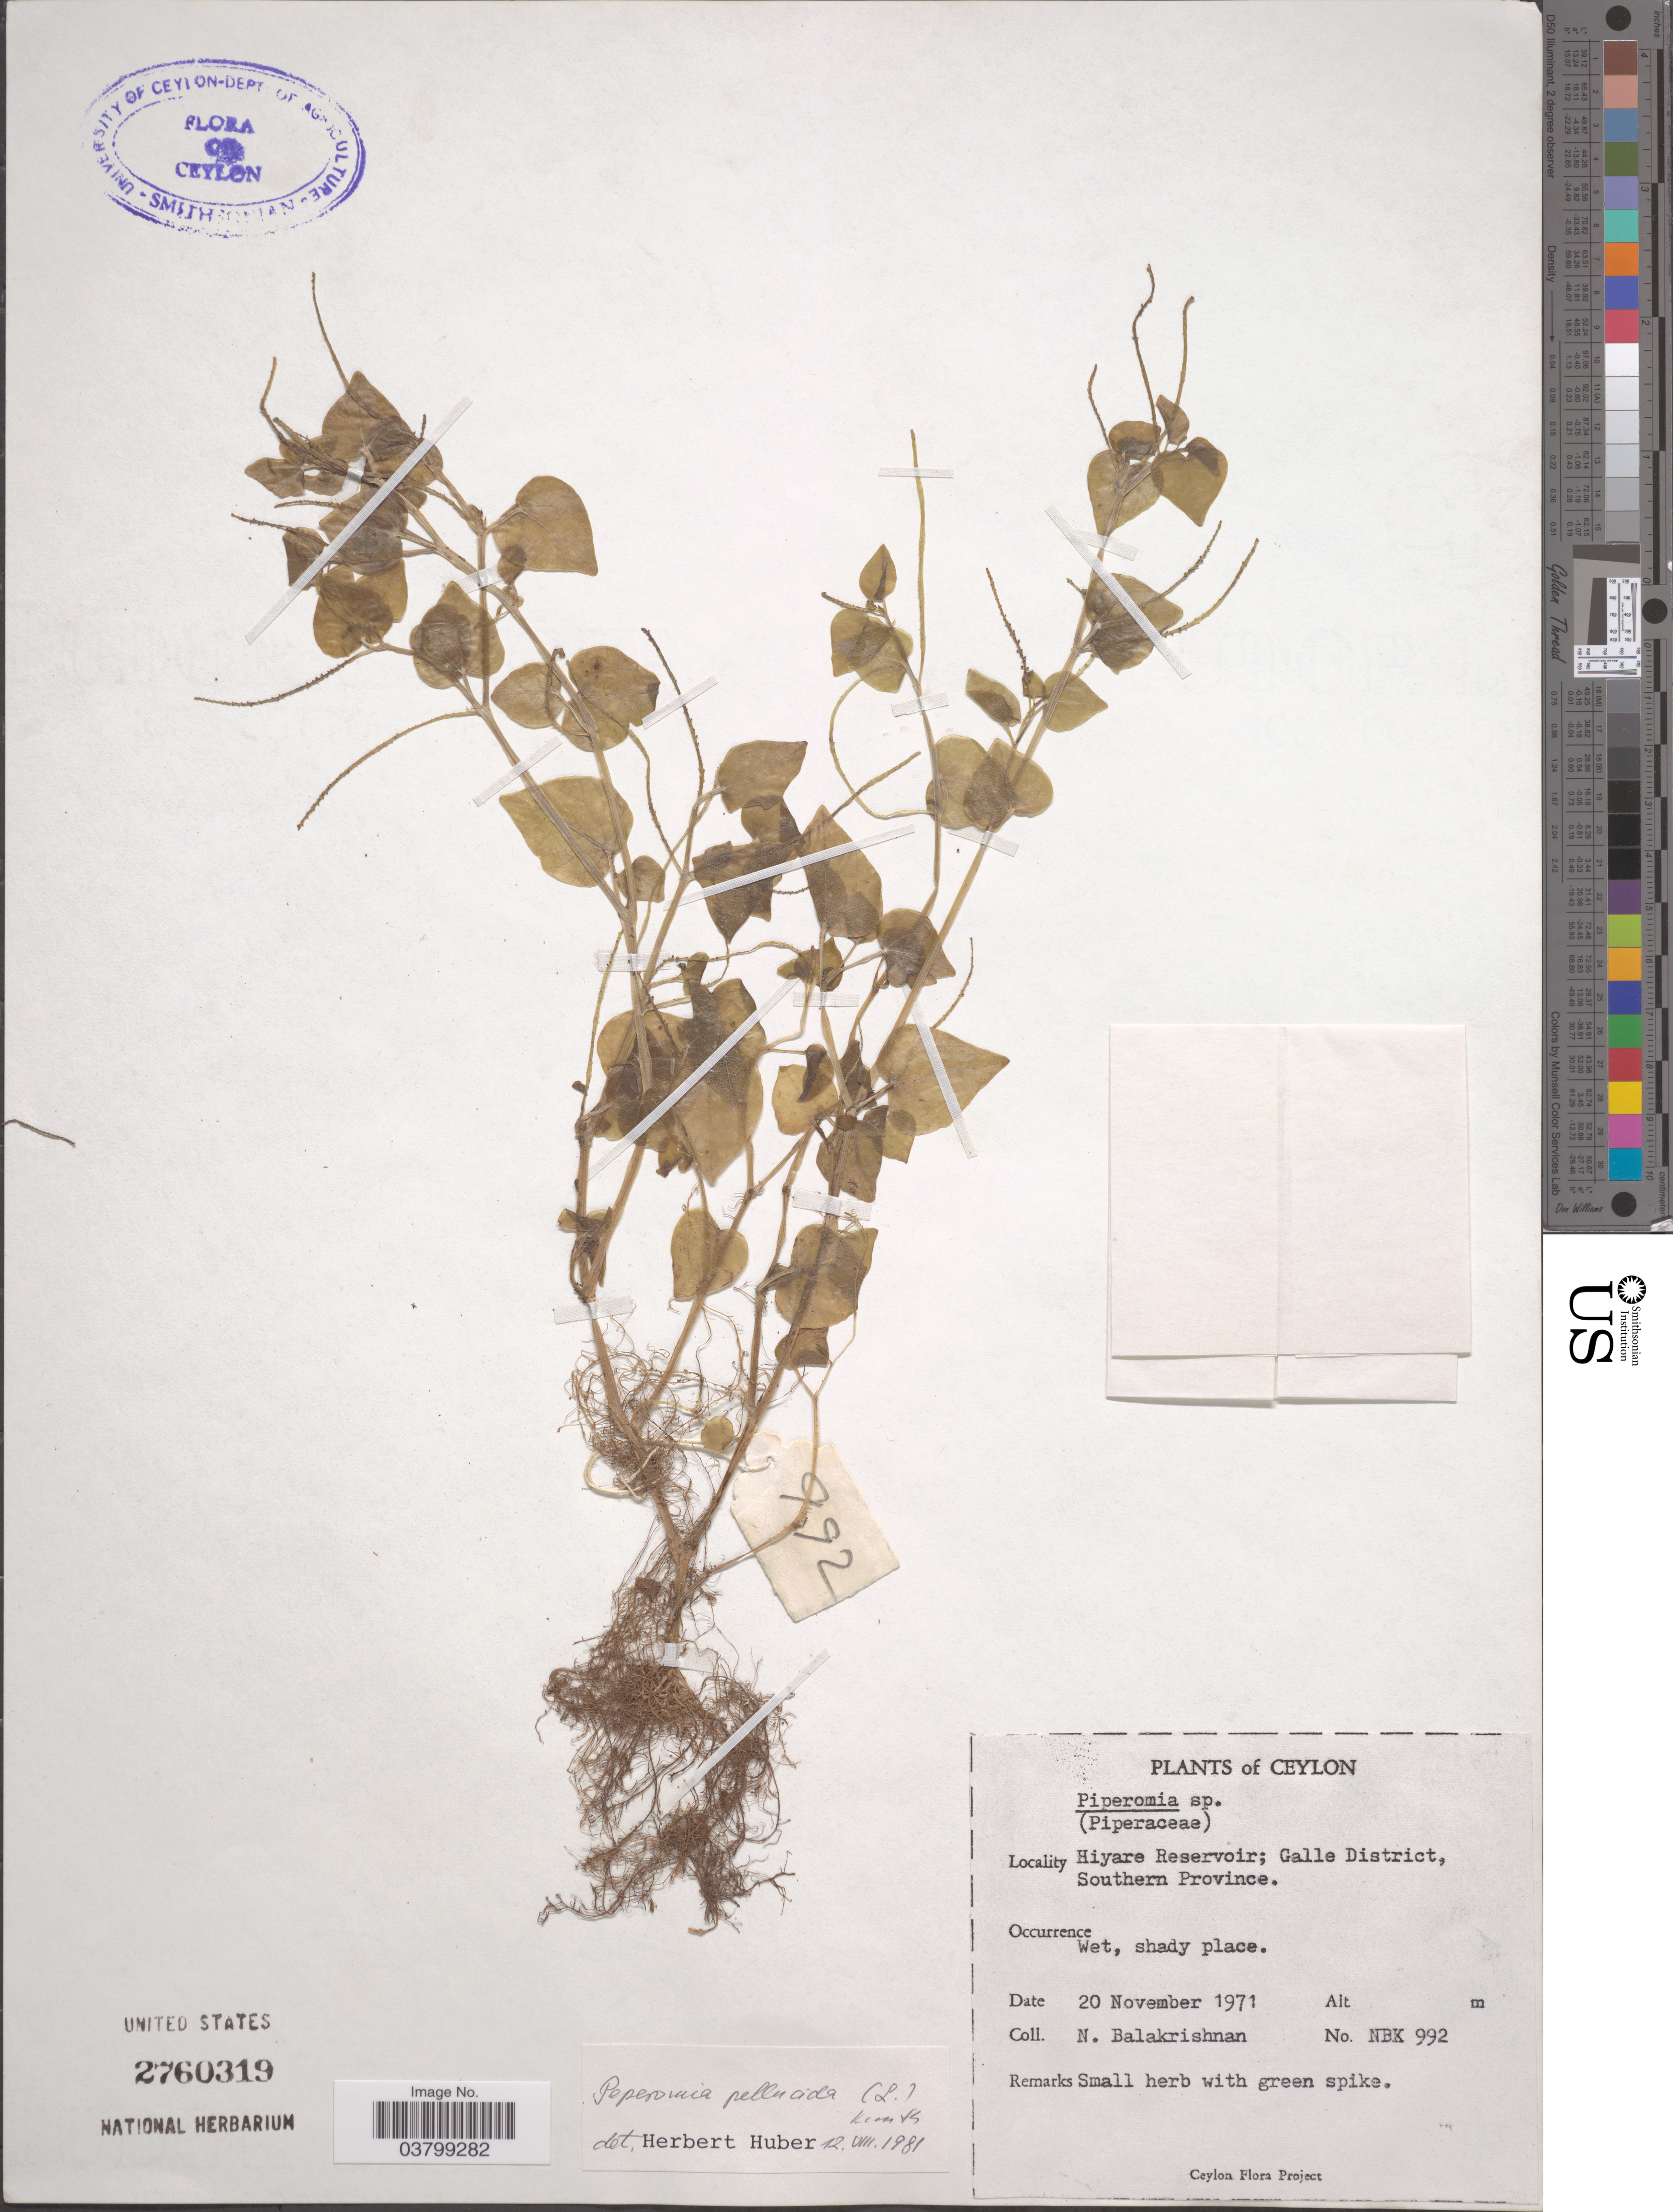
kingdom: Plantae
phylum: Tracheophyta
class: Magnoliopsida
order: Piperales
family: Piperaceae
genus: Peperomia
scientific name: Peperomia pellucida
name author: (L.) Kunth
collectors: N. Balakrishnan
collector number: NBK992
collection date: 1971-11-20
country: Sri Lanka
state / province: Southern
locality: Ceylon. Hiyare Reservoir; Galle District, Southern Province.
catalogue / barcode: US 2760319